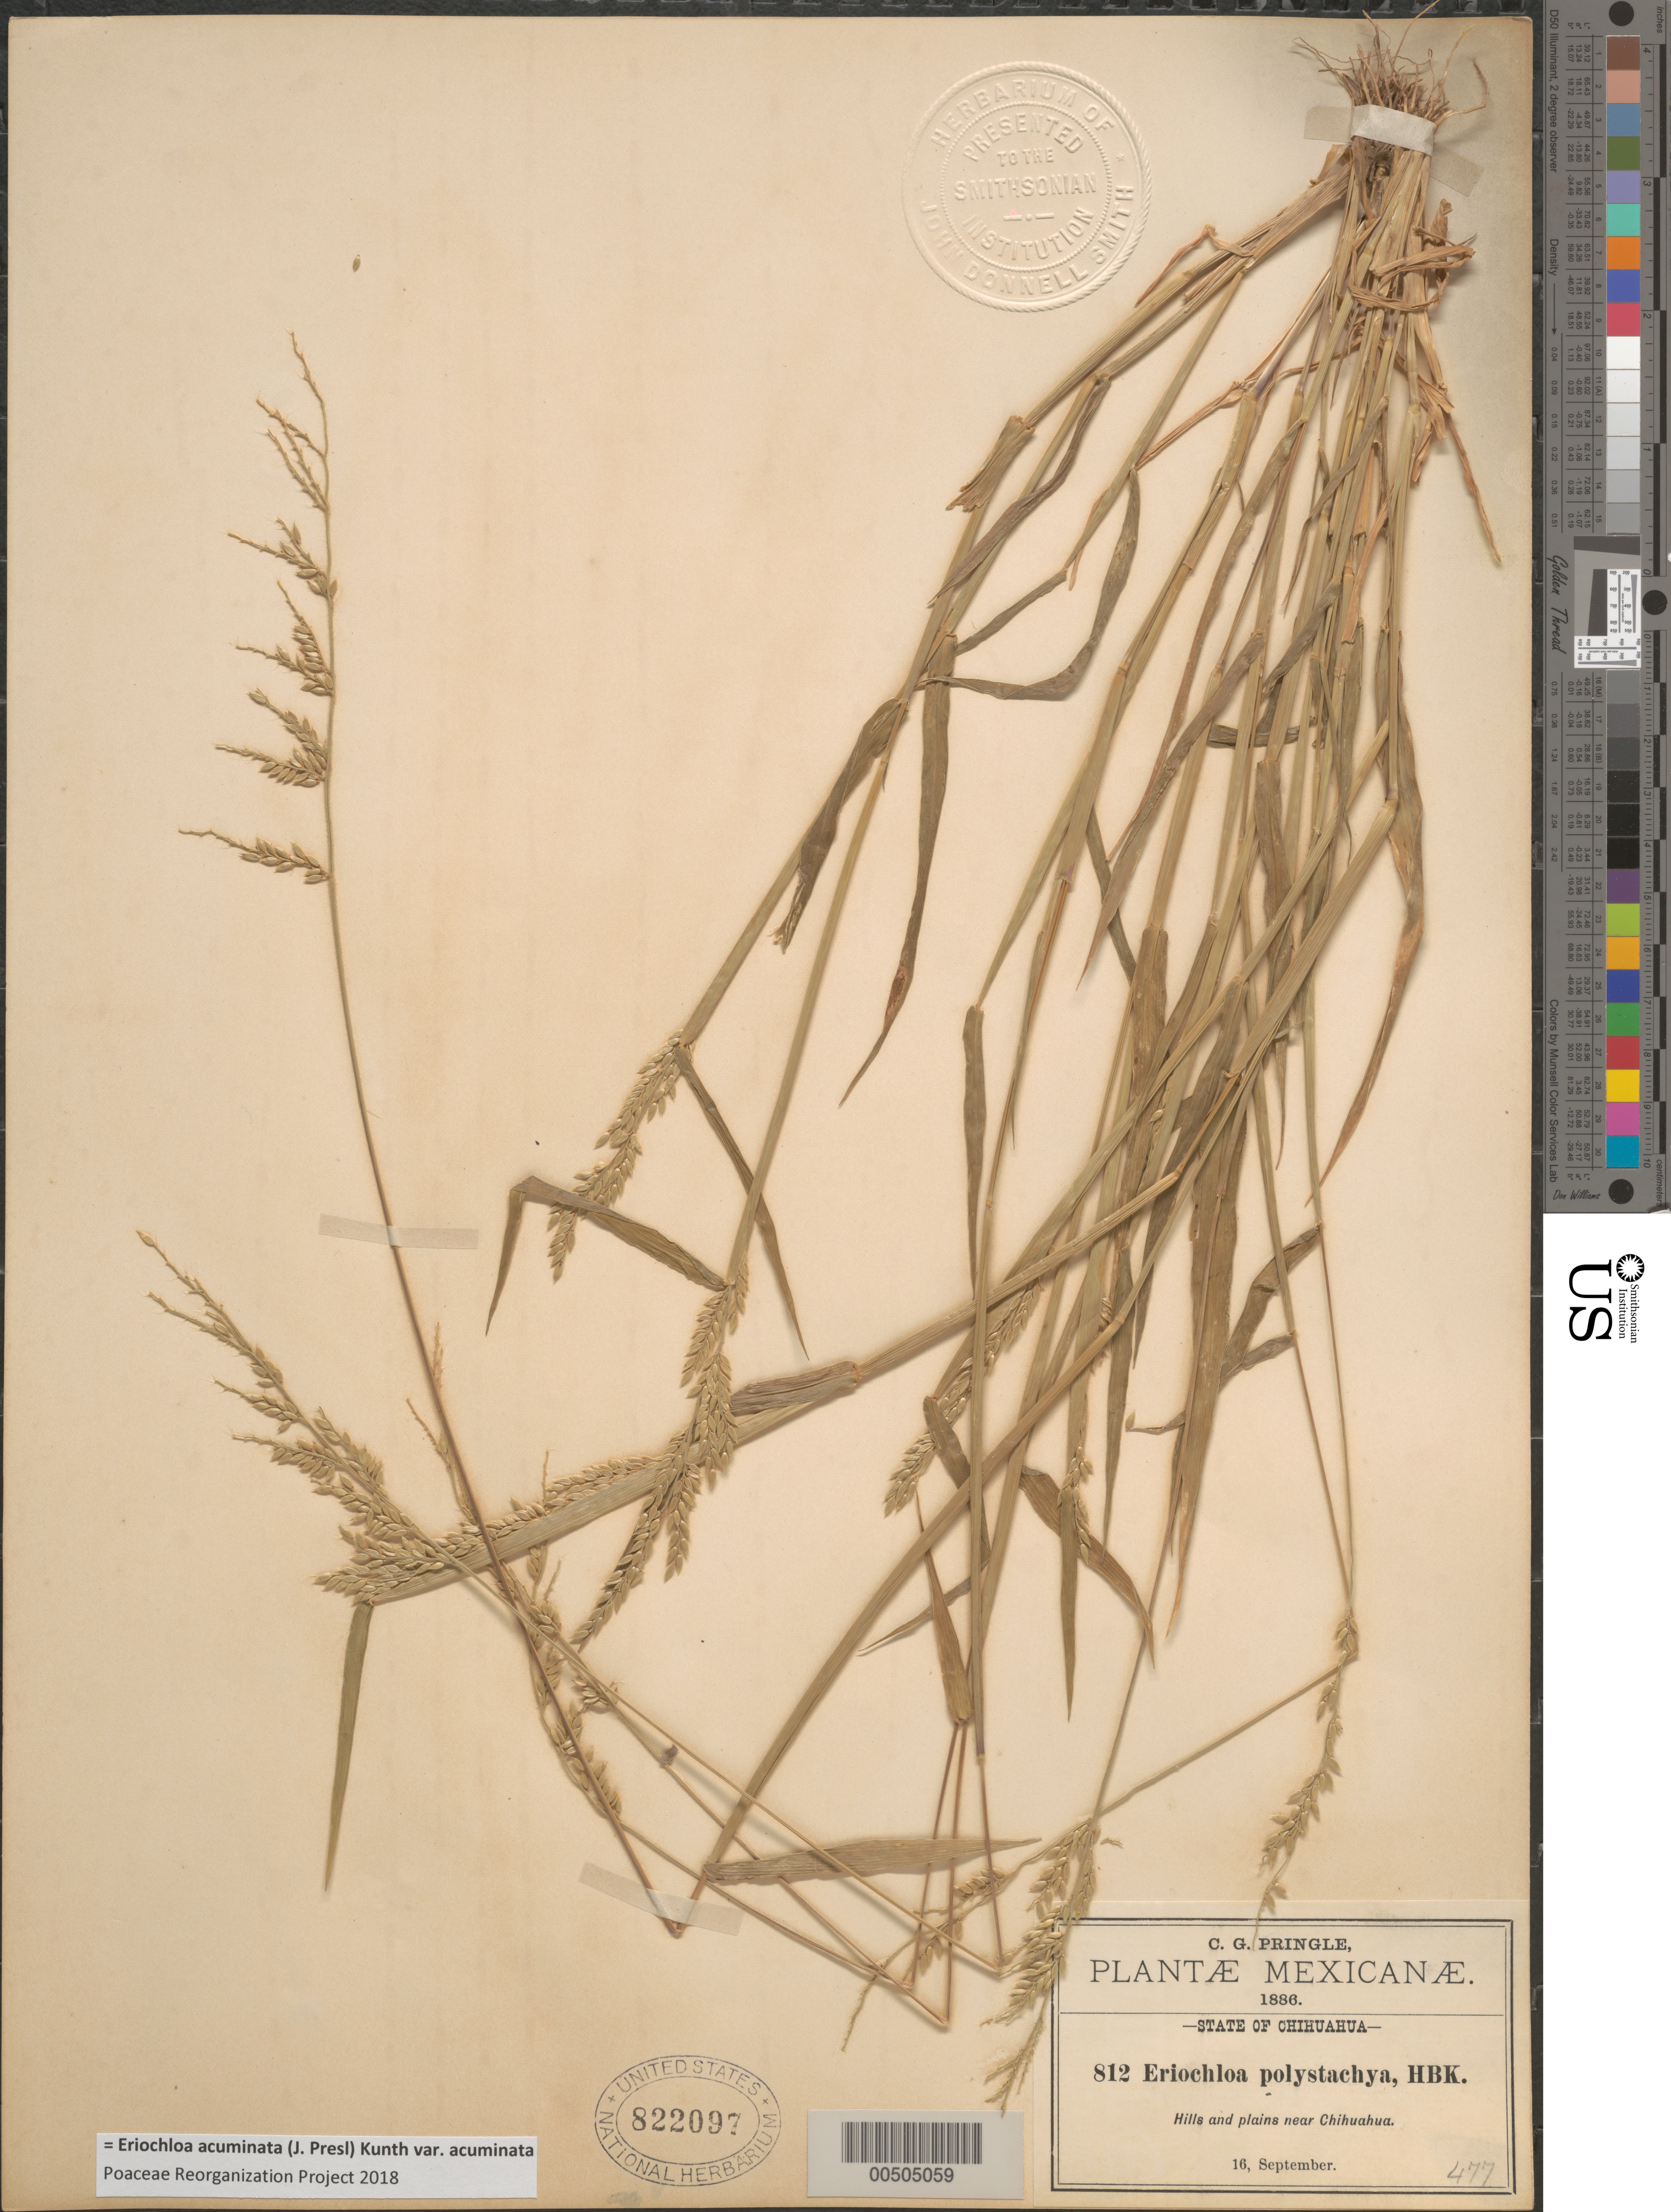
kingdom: Plantae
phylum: Tracheophyta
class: Liliopsida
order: Poales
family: Poaceae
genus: Eriochloa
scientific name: Eriochloa acuminata var. acuminata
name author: (J. Presl) Kunth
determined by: Poaceae Reorganization Project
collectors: C. G. Pringle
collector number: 812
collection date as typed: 16 Sep 1886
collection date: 1886-09-16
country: Mexico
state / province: Chihuahua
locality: Near Chihuahua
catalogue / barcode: US 822097